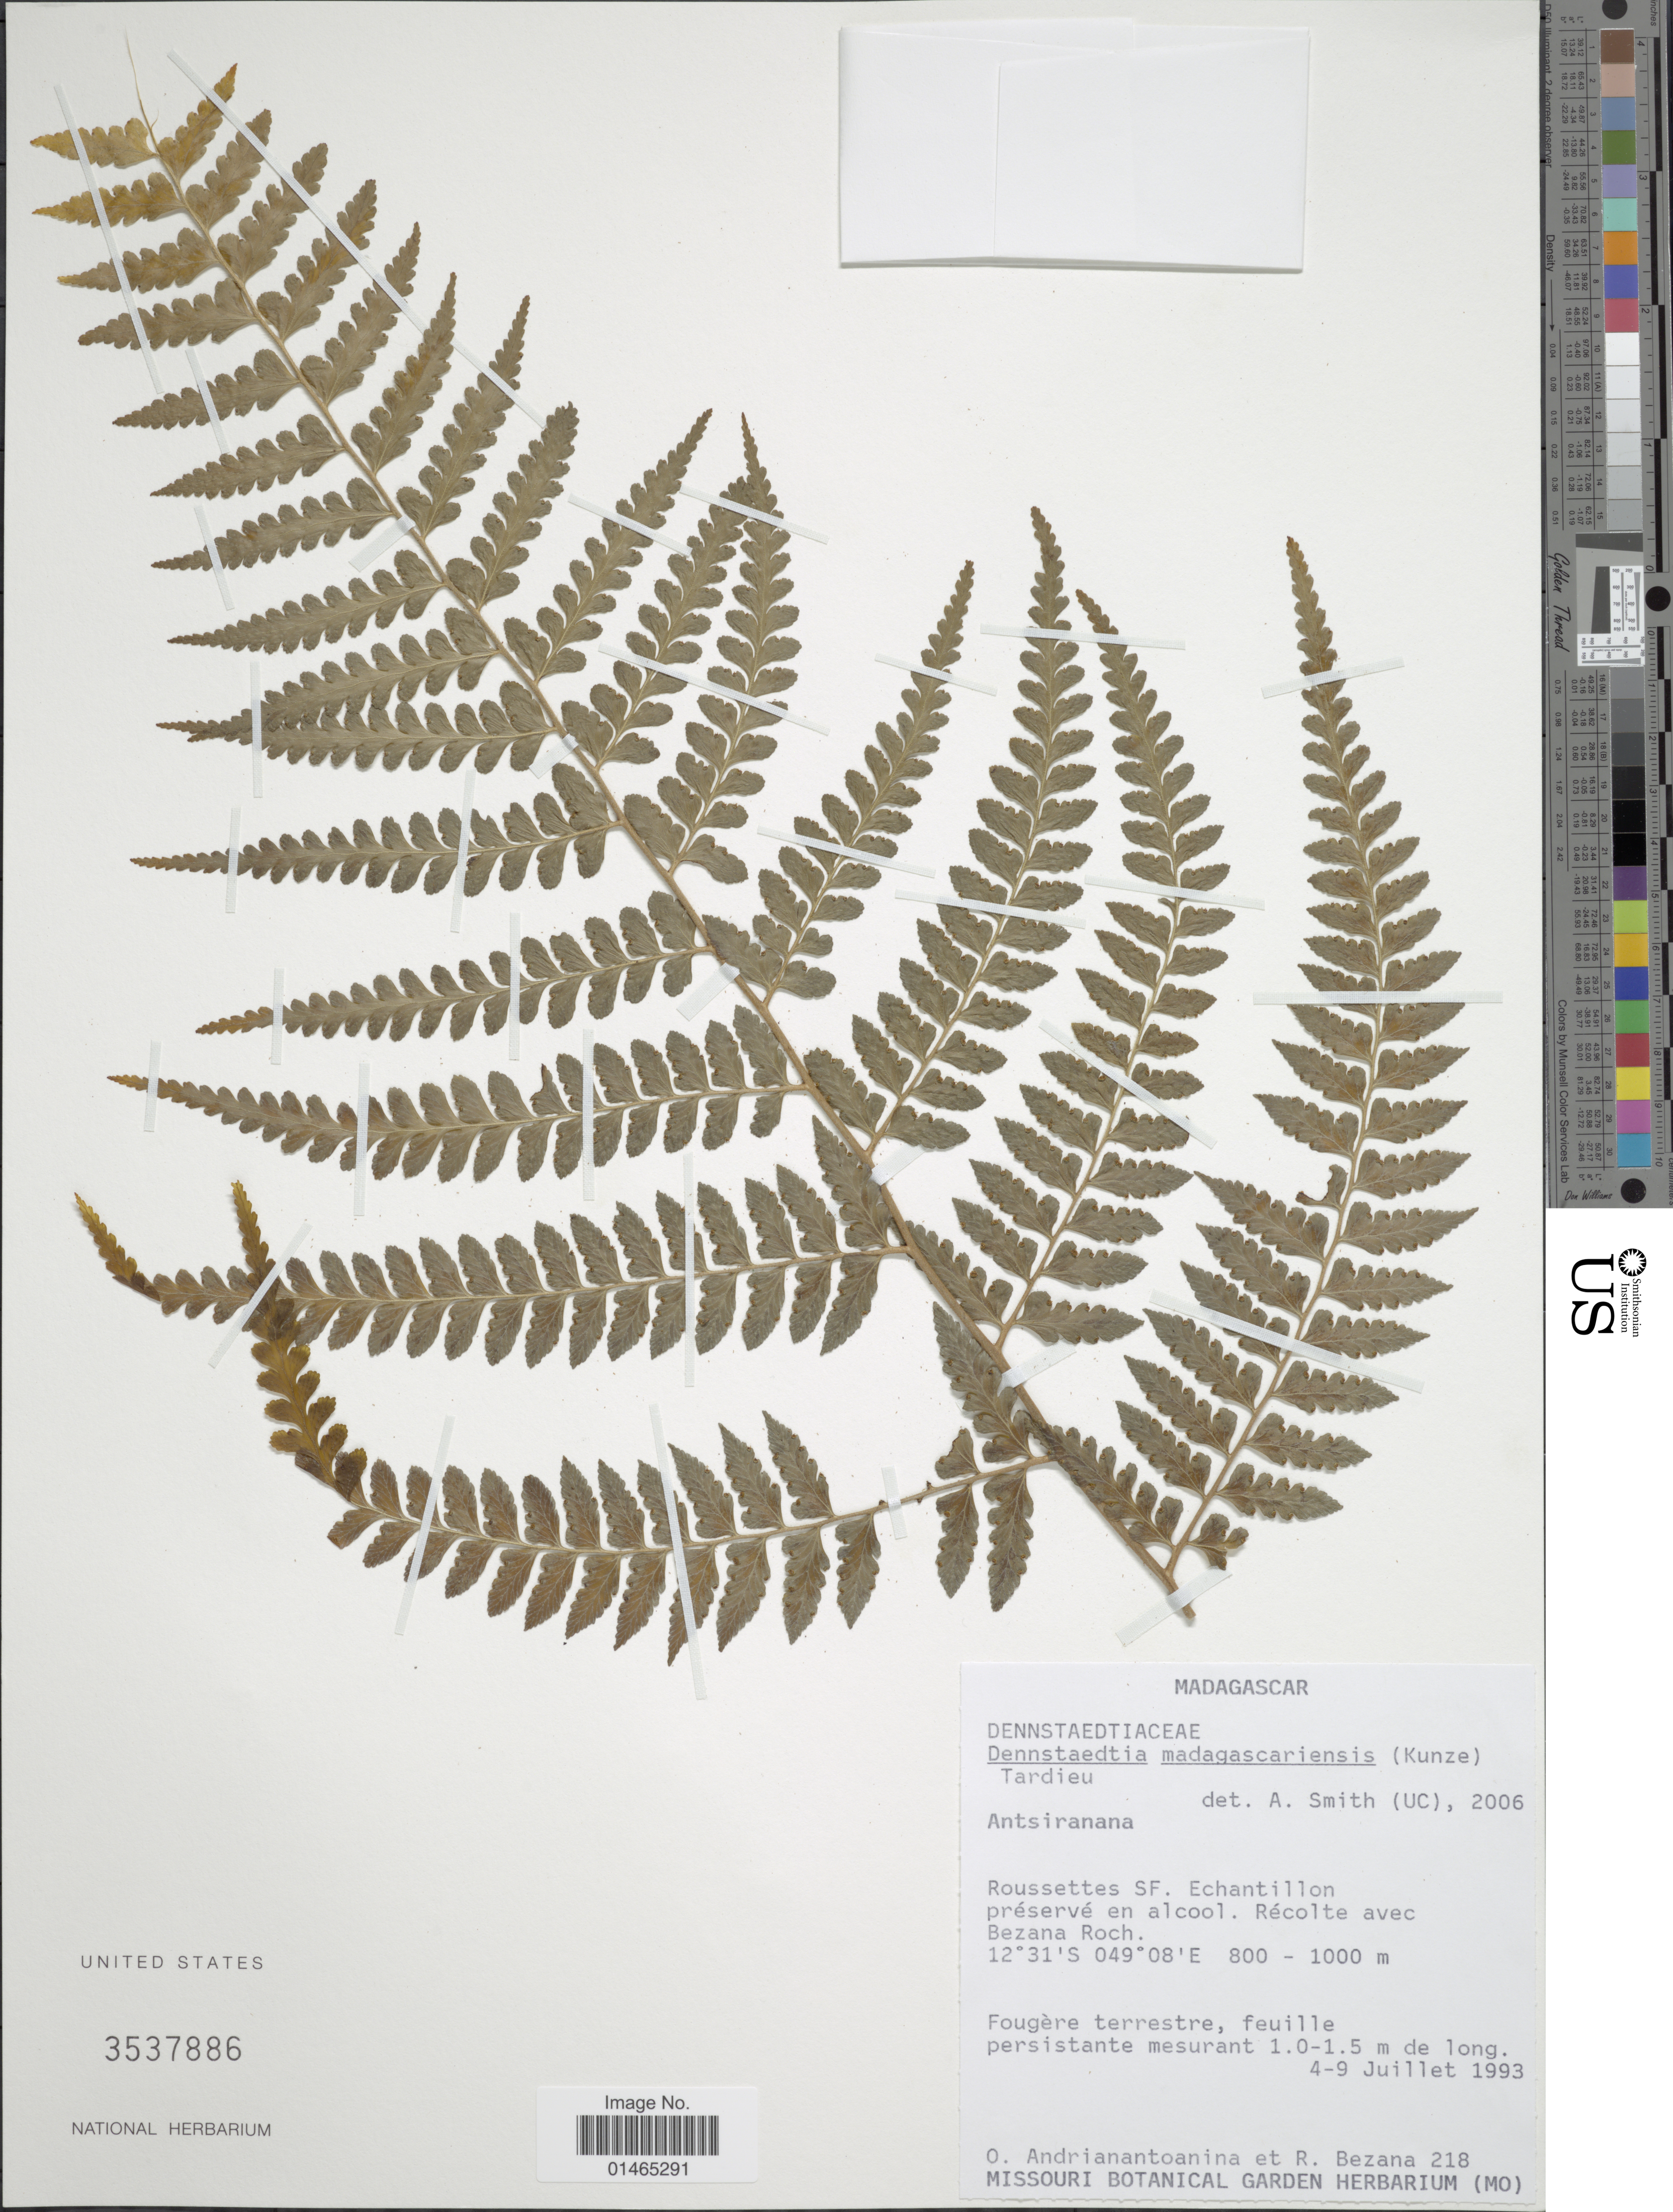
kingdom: Plantae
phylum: Tracheophyta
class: Polypodiopsida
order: Polypodiales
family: Dennstaedtiaceae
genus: Dennstaedtia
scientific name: Dennstaedtia madagascariensis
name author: (Kunze) Tardieu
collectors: O. Andrianantoanina & R. Bezana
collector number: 218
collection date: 1993-07-04/1993-07-09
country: Madagascar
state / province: Diana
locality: Roussettes SF. Echantillon pråservé en alcool. Récolte avec Bezana Roch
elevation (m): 800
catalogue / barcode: US 3537886